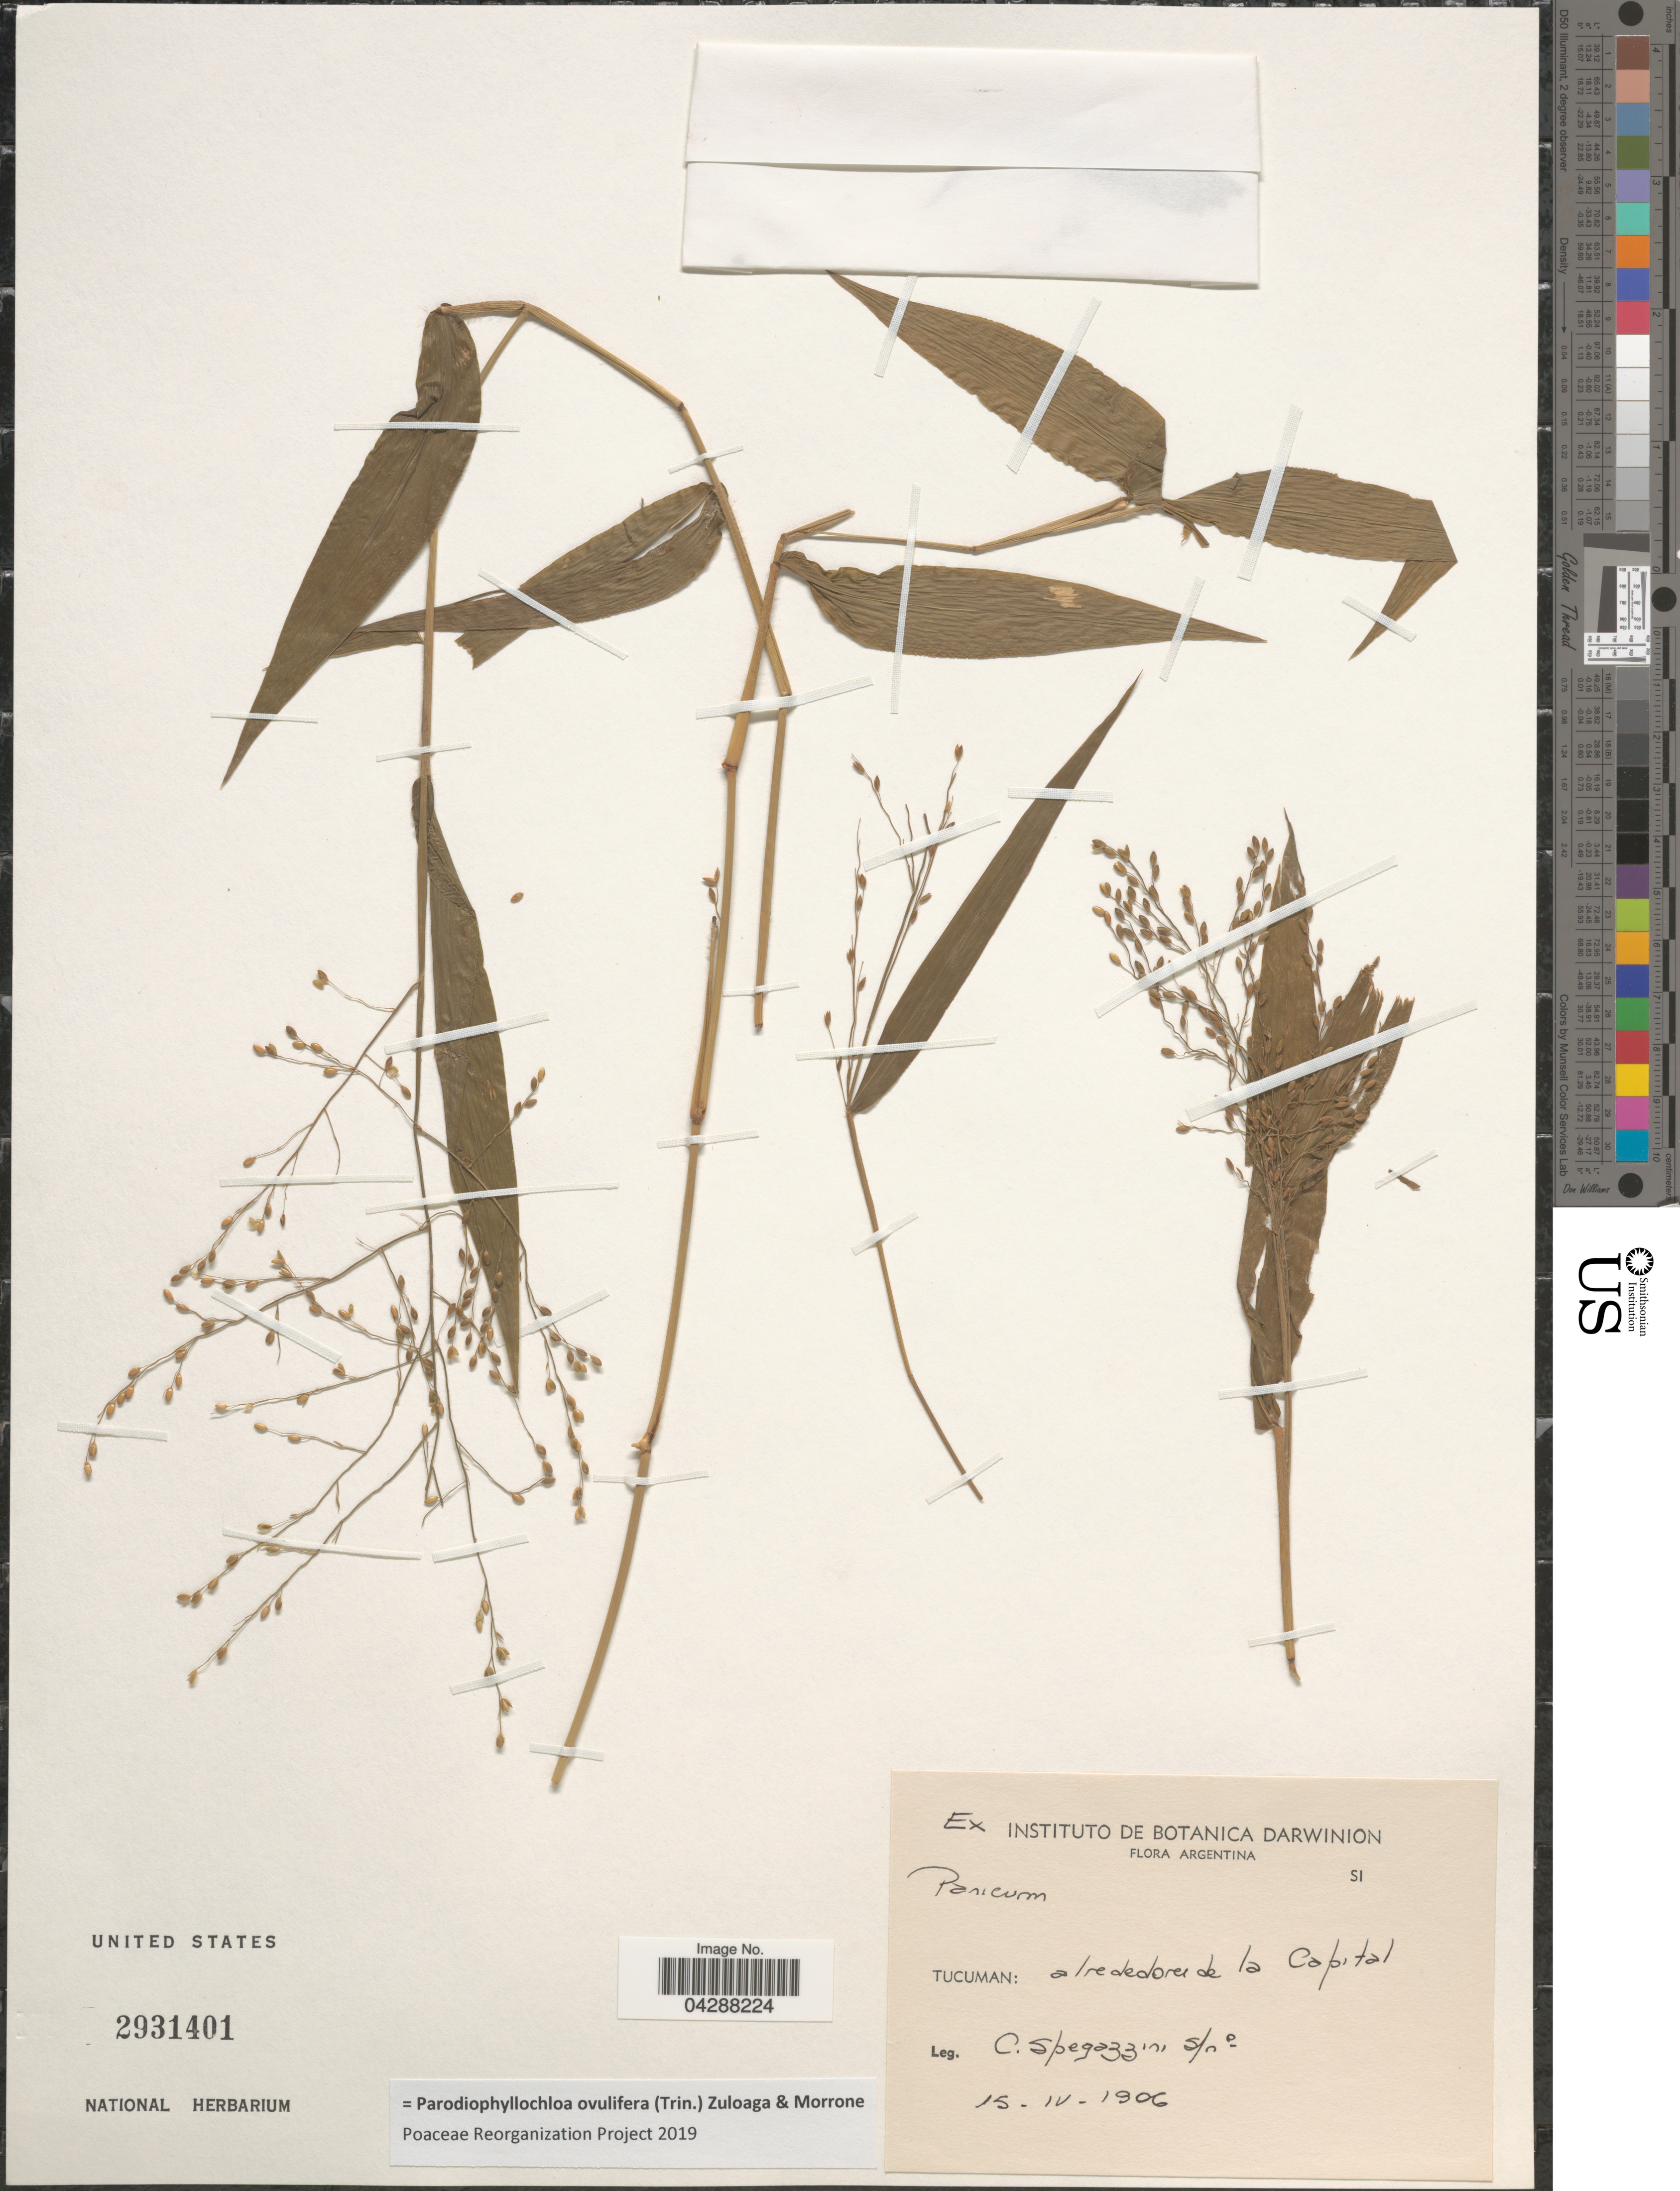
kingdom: Plantae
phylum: Tracheophyta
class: Liliopsida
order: Poales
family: Poaceae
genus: Parodiophyllochloa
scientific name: Parodiophyllochloa ovulifera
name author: (Trin.) Zuloaga & Morrone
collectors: C. L. Spegazzini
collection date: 1906-04-15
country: Argentina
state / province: Tucuman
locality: Alrededores de la Capital.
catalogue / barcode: US 2931401